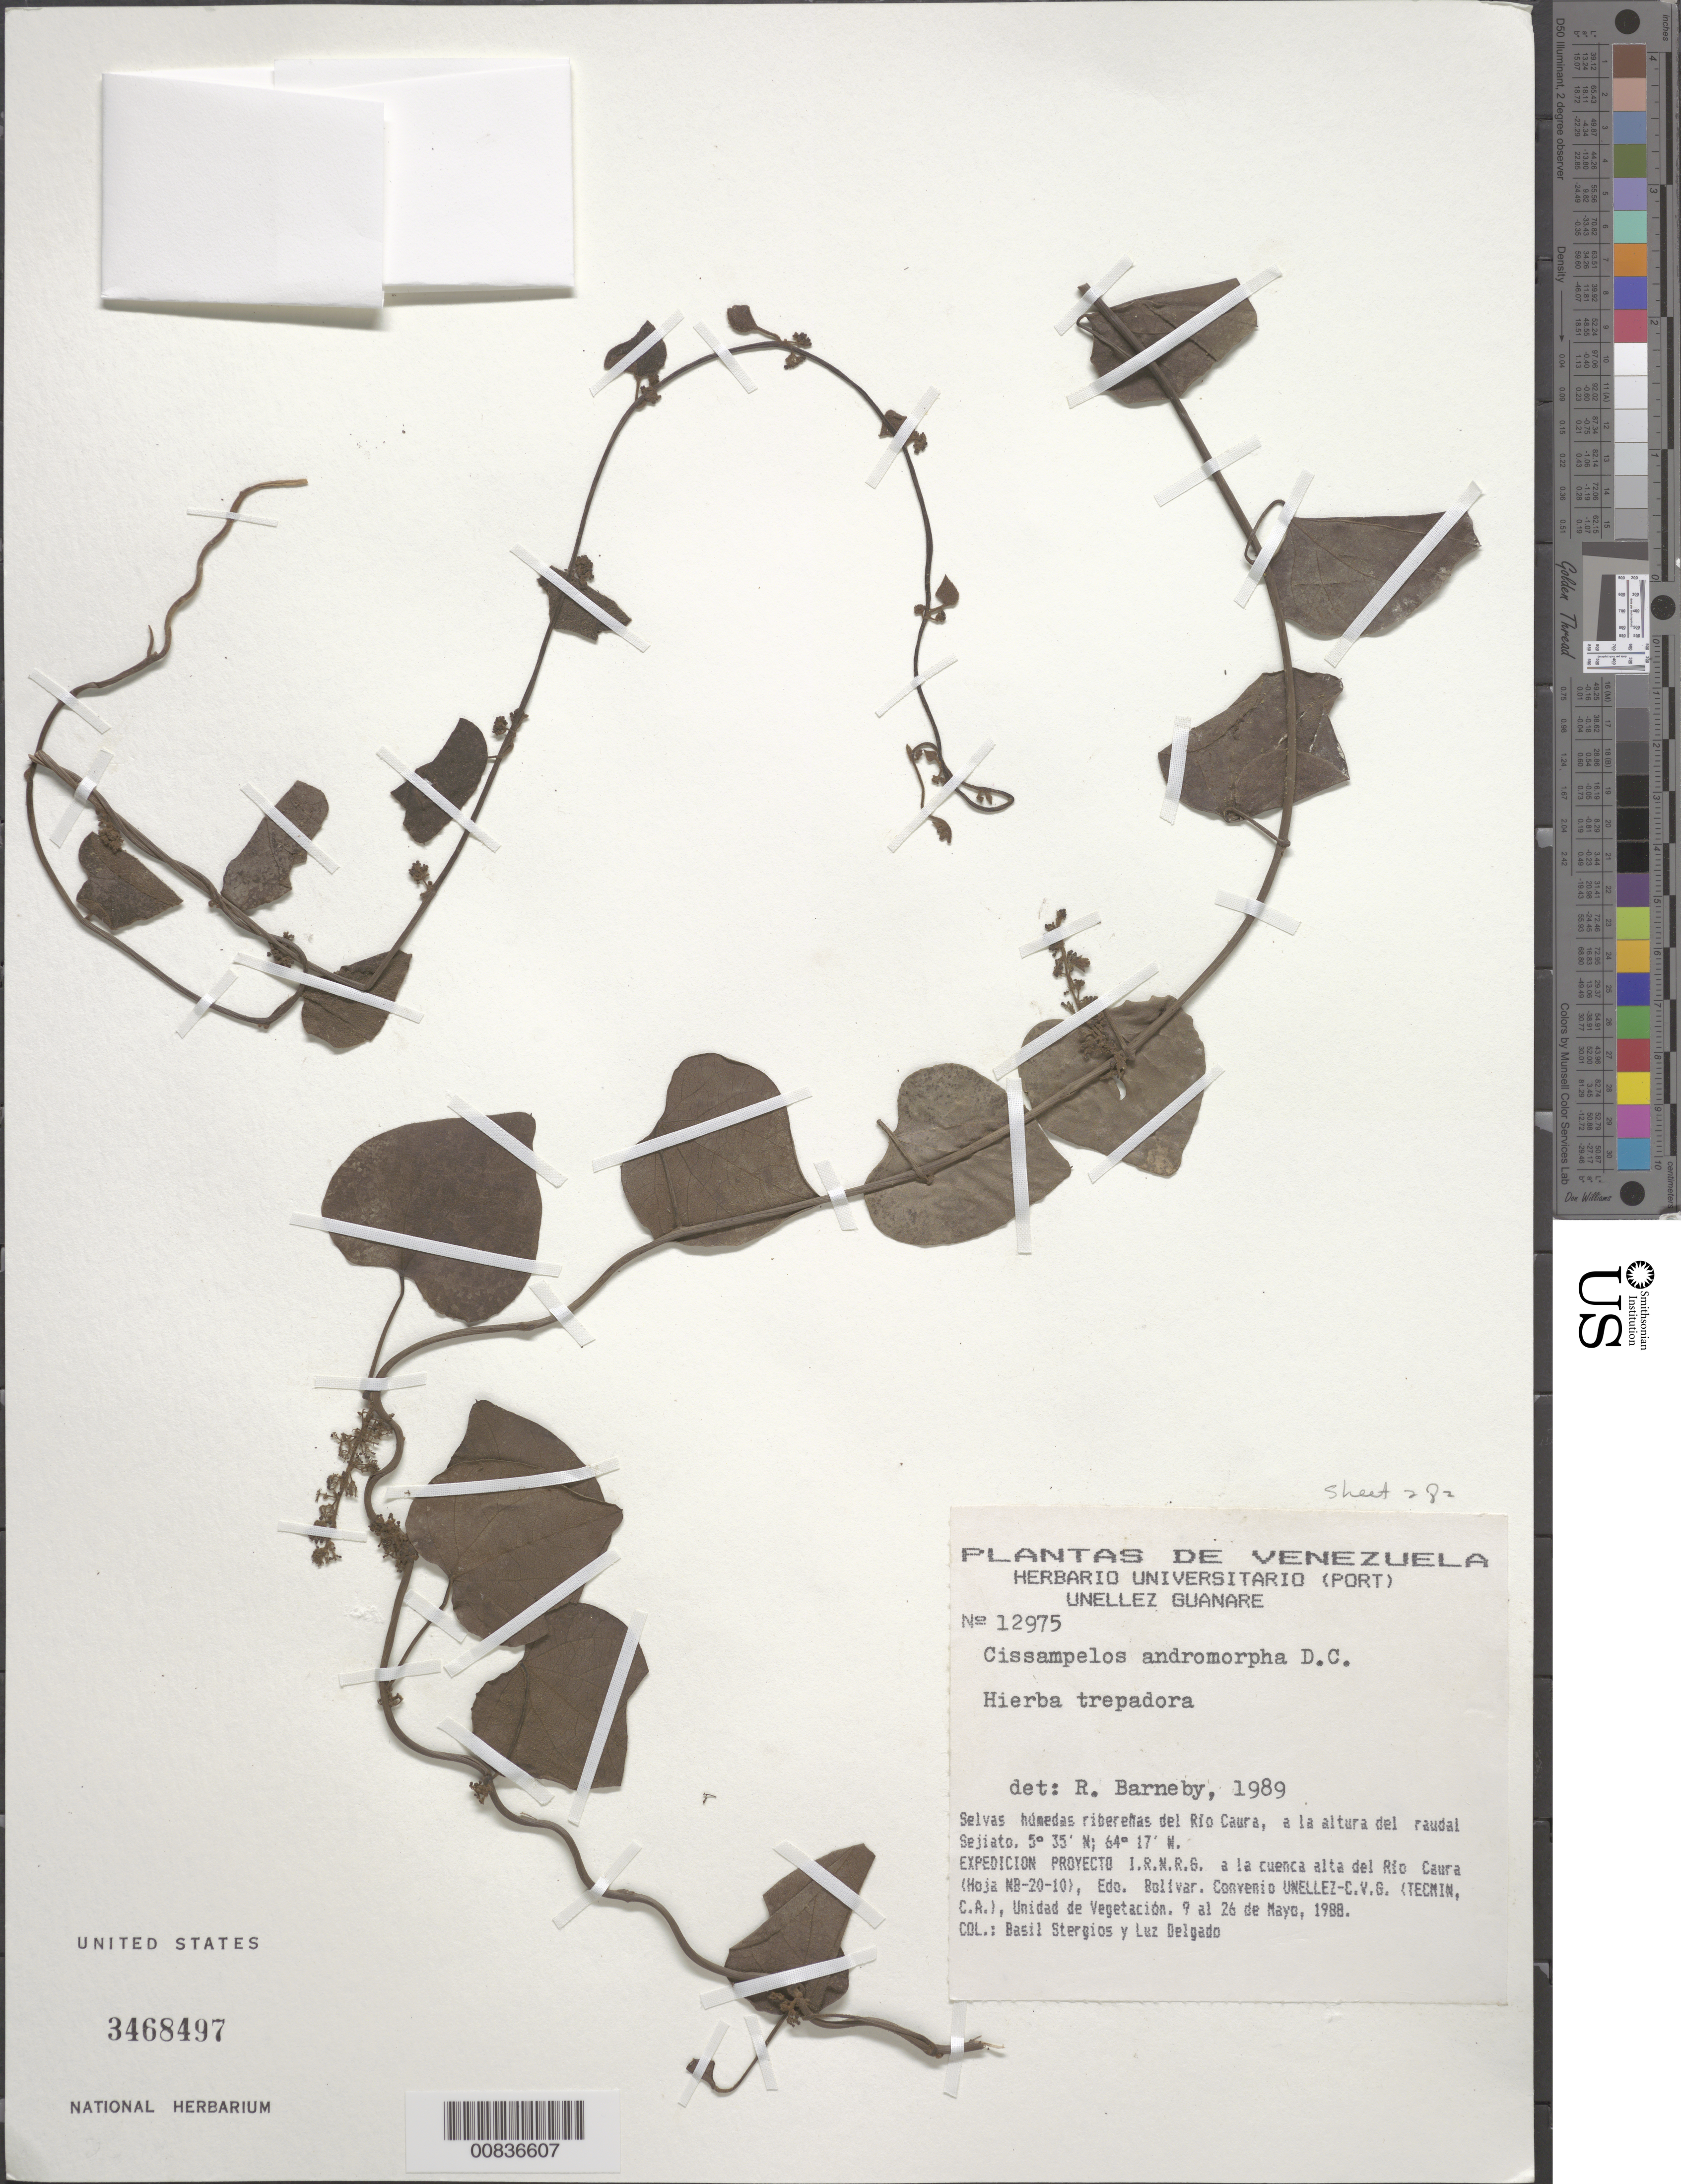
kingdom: Plantae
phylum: Tracheophyta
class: Magnoliopsida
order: Ranunculales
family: Menispermaceae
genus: Cissampelos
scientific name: Cissampelos andromorpha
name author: DC.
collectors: B. G. Stergios & L. Delgado V.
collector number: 12975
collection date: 1988-05-09/1988-05-26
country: Venezuela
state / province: Bolívar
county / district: Sucre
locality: Río Caura, a la altura del raudal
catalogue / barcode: US 3468497